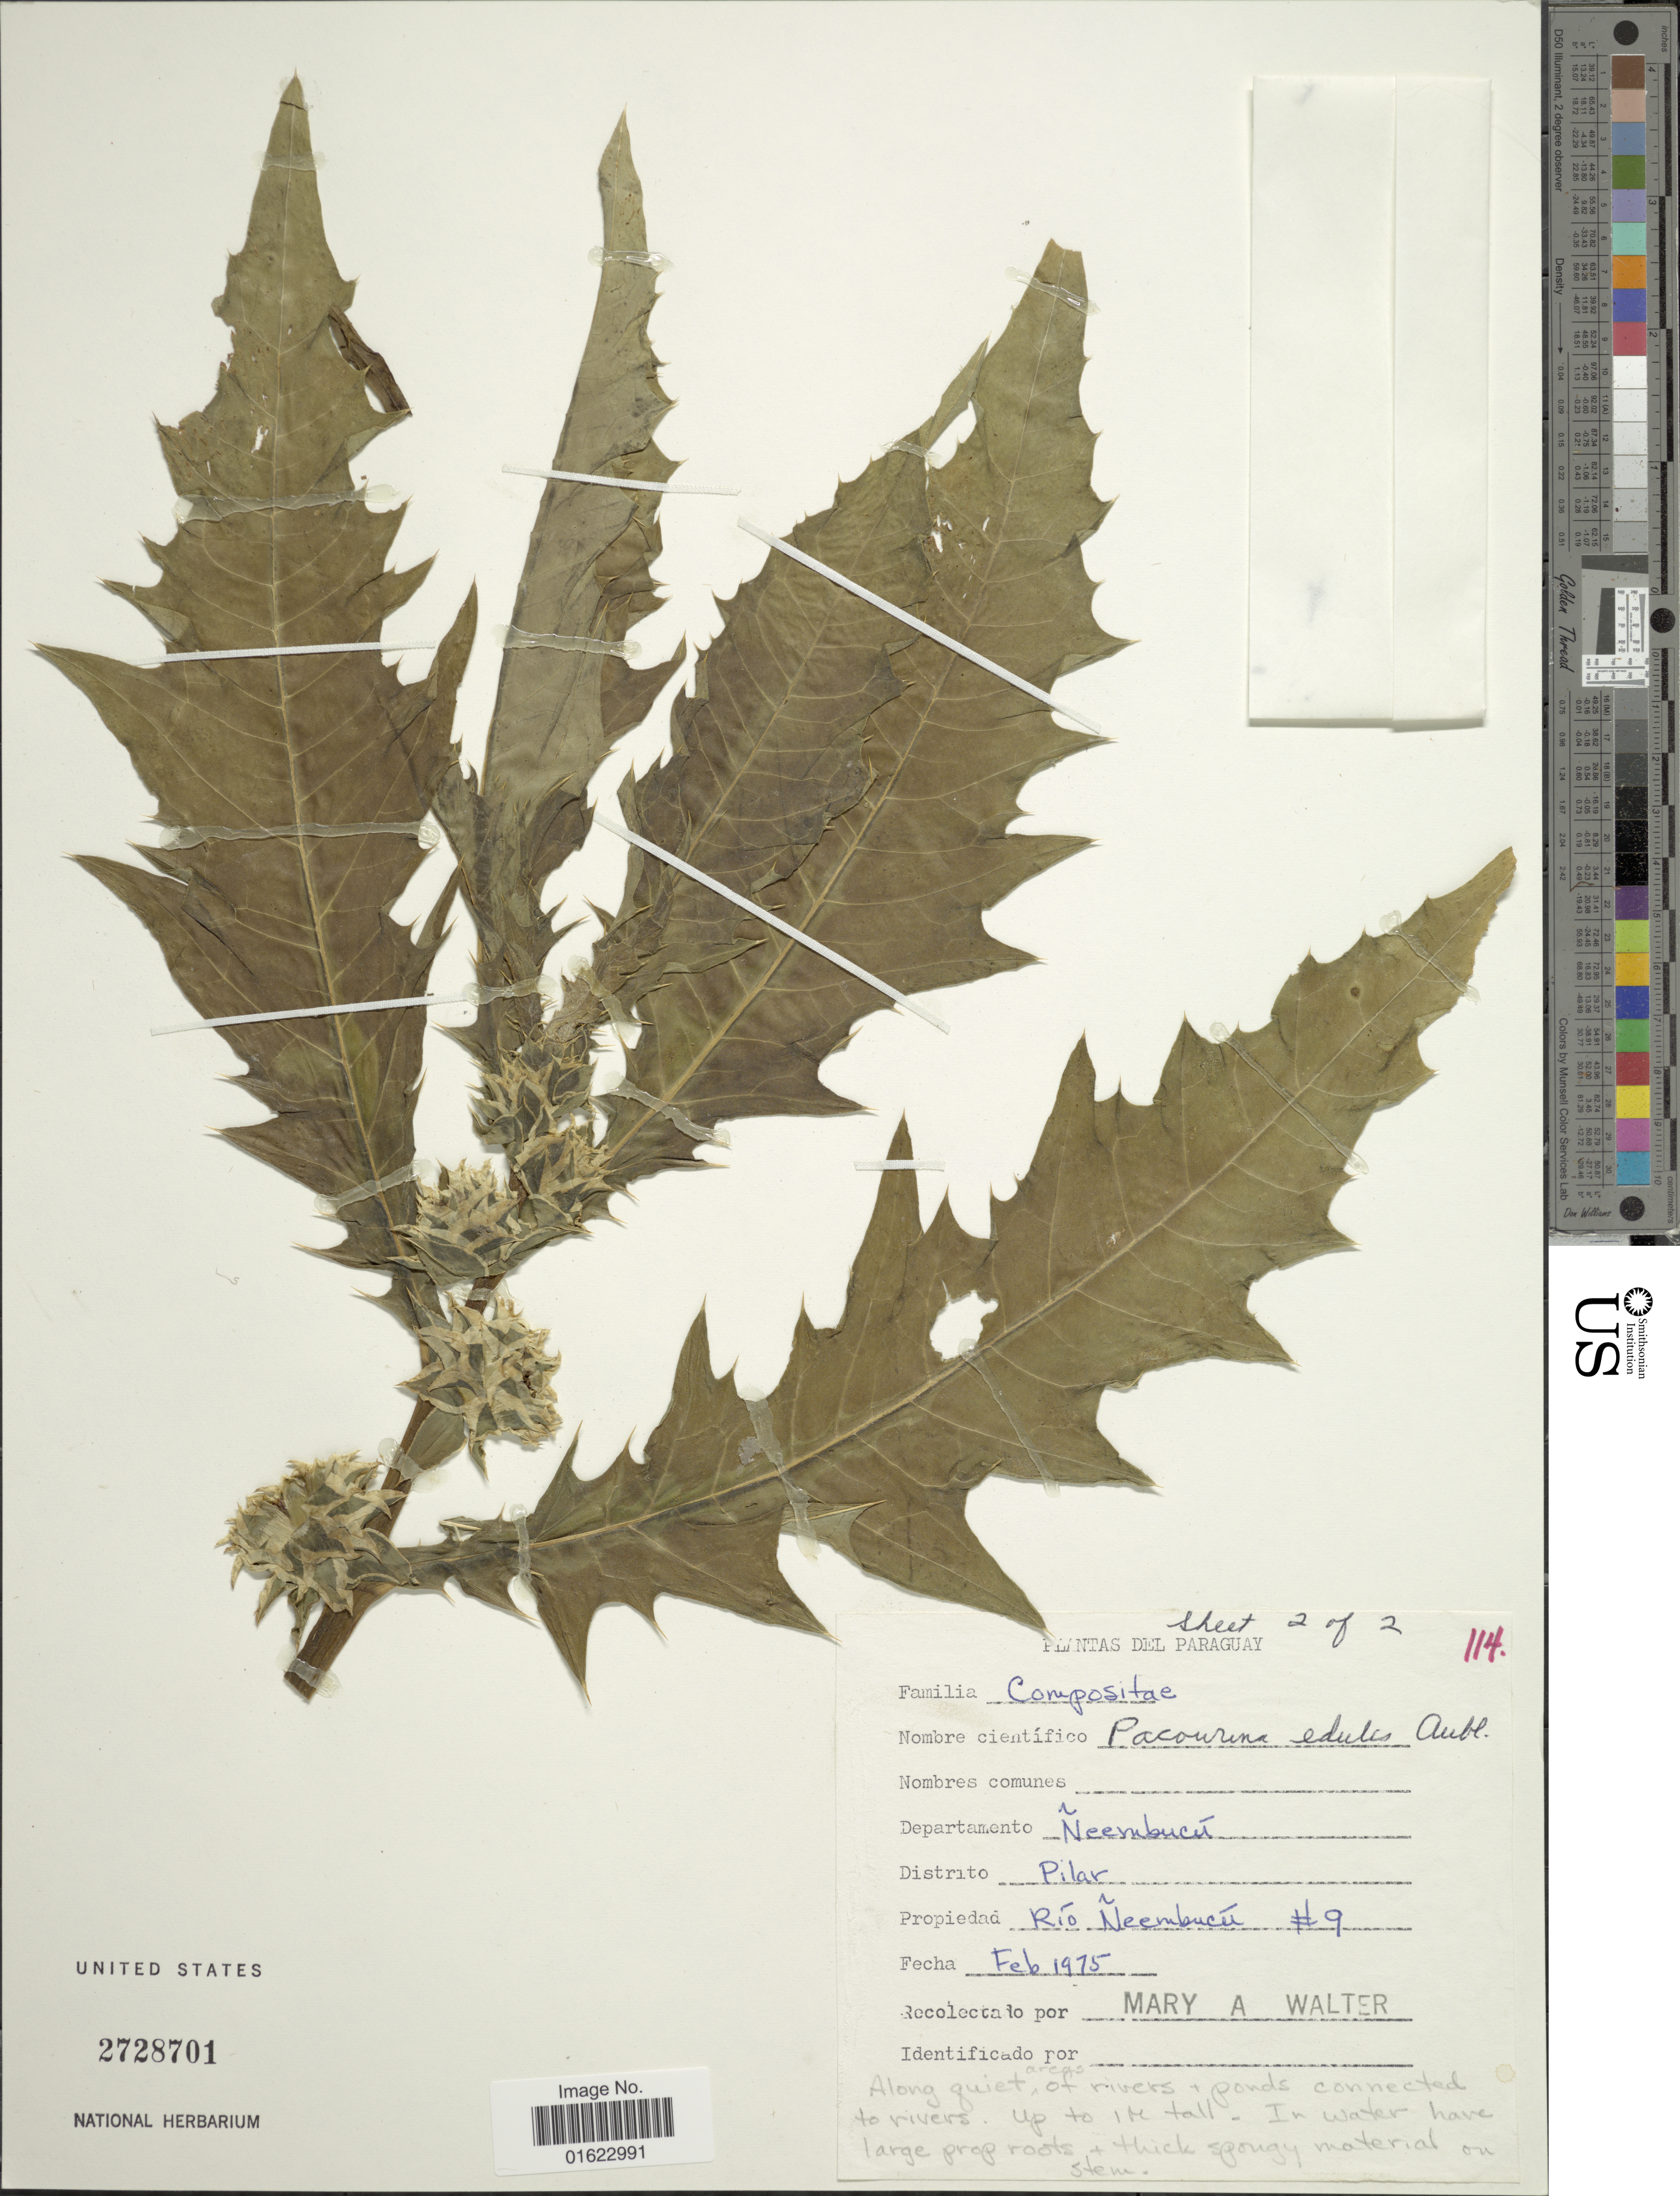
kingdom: Plantae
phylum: Tracheophyta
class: Magnoliopsida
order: Asterales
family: Asteraceae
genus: Pacourina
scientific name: Pacourina edulis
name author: Aubl.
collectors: M. A. Walter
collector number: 114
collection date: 1975-02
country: Paraguay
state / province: Neembucu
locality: Del Paraguay, Departamento Ñeembucú, Distrito Pilar, Rio Ñeembucú.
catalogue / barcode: US 2728701